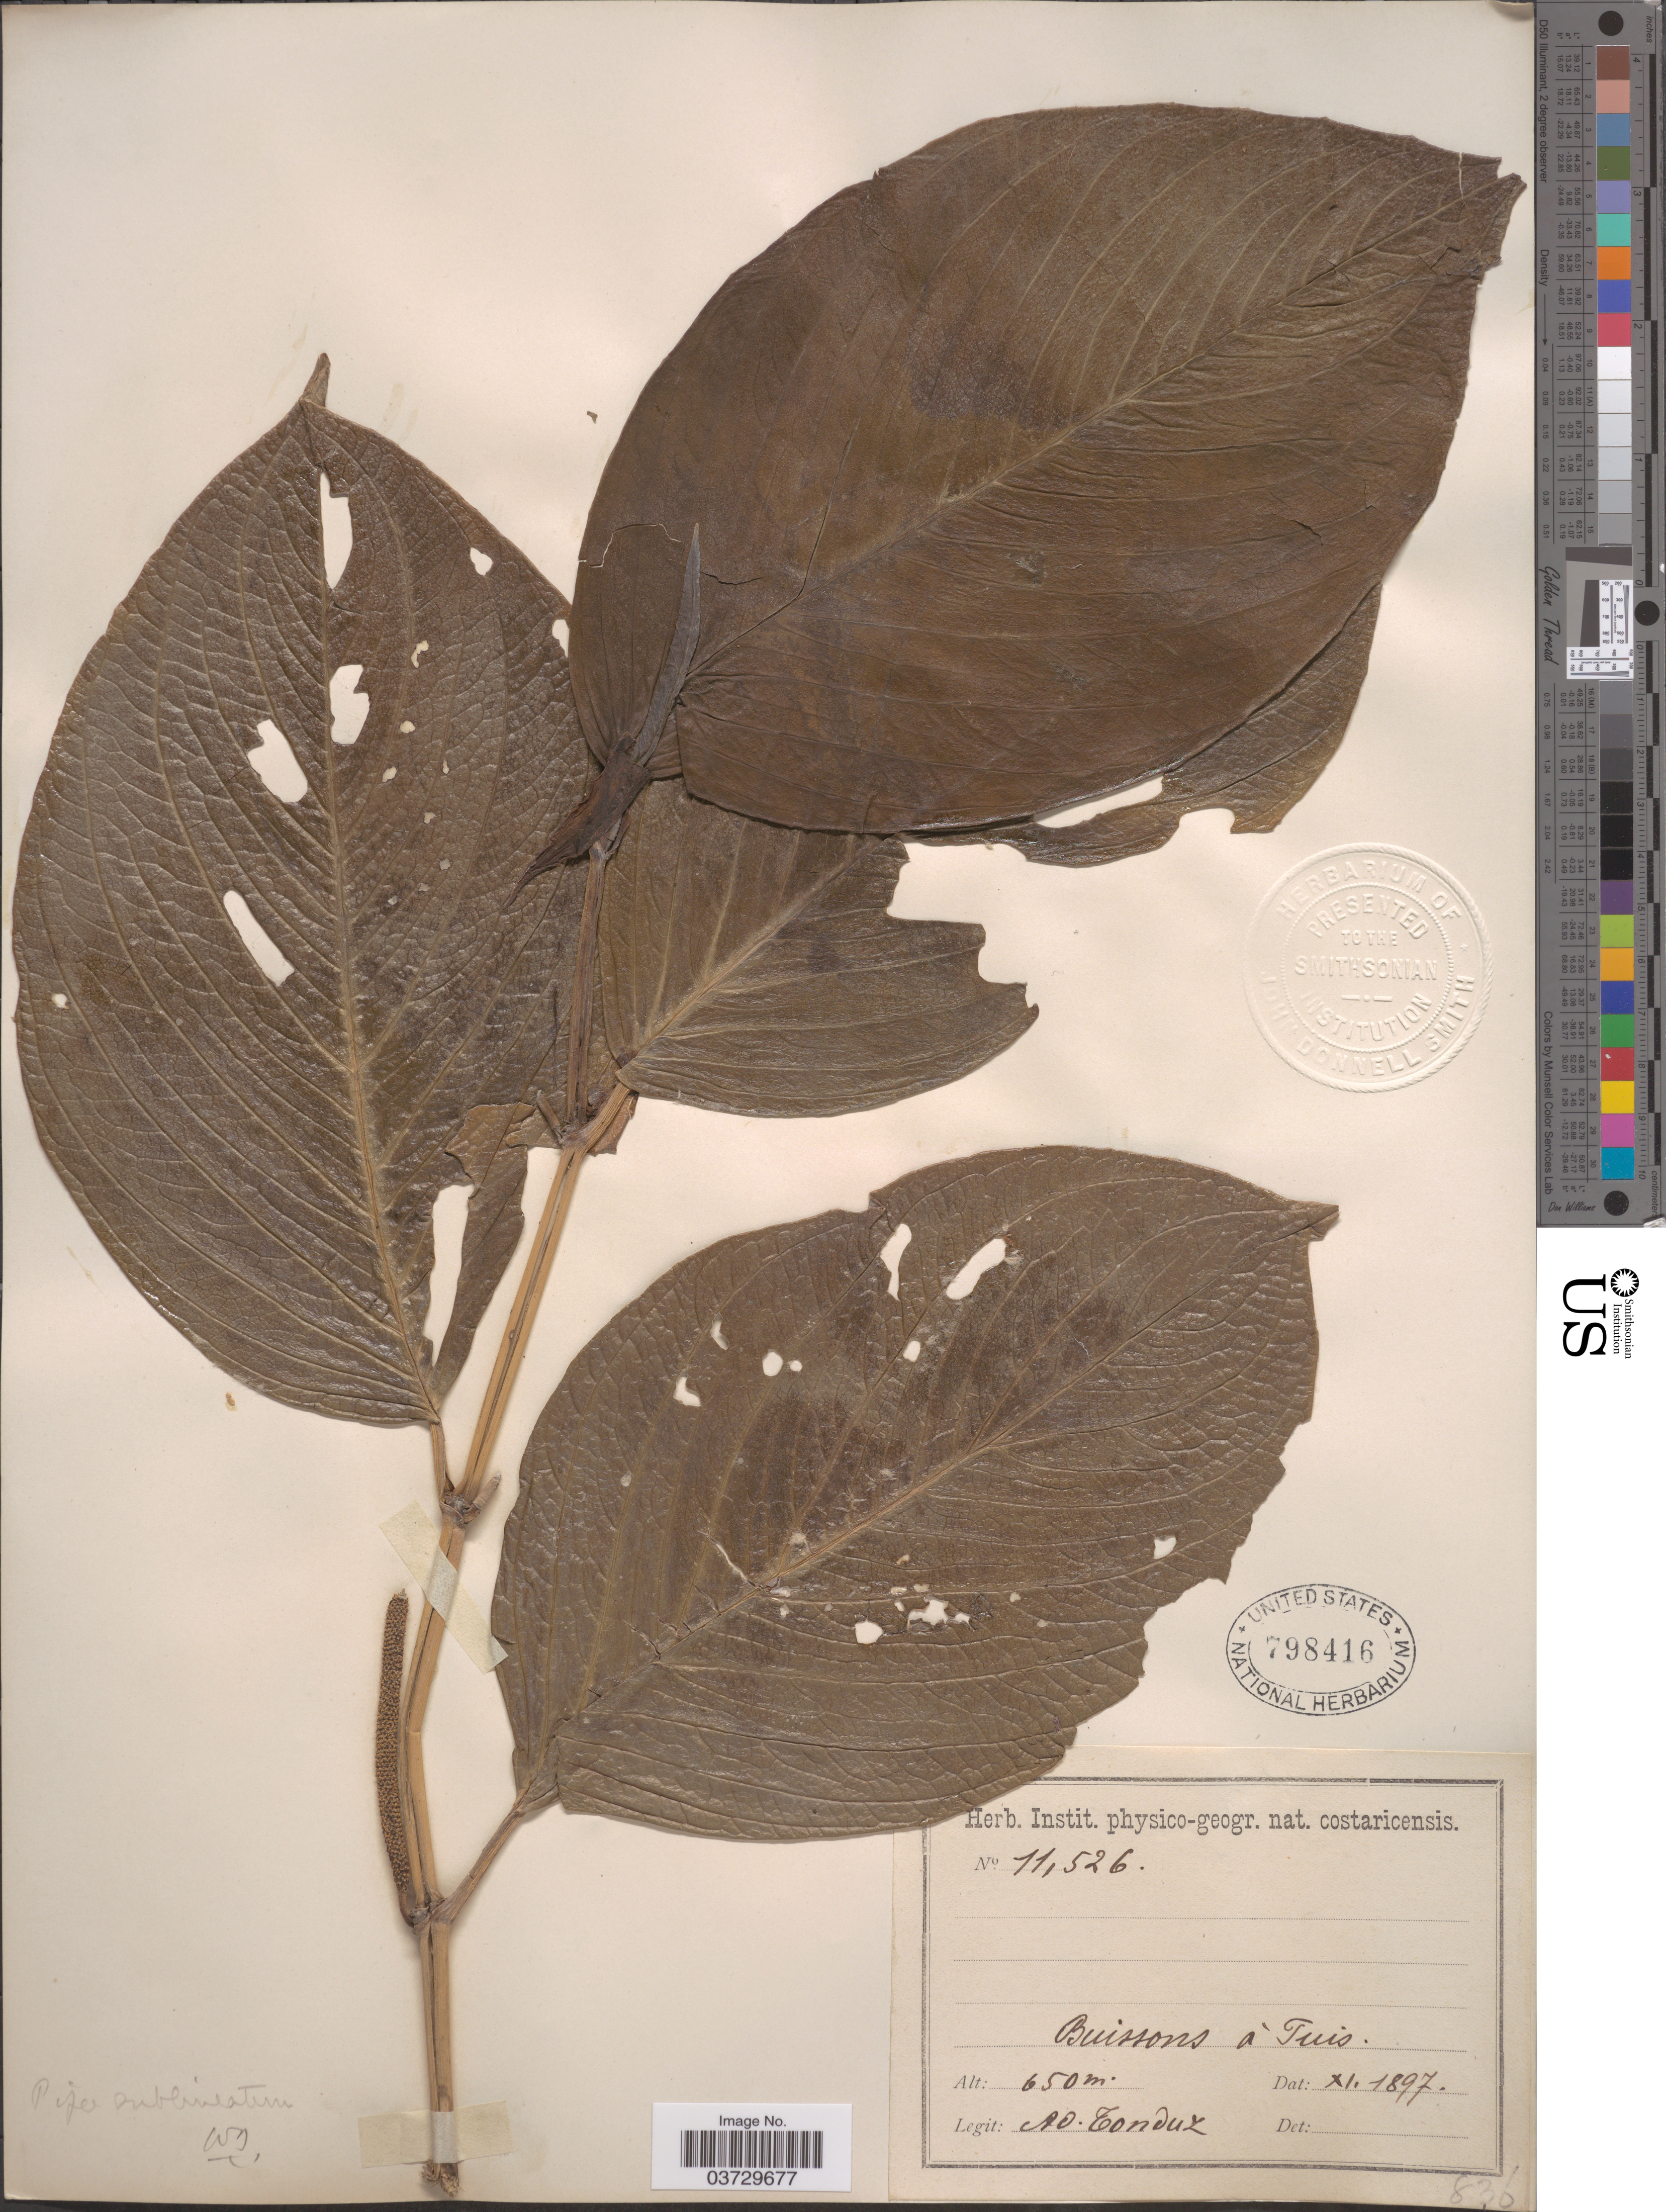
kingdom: Plantae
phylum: Tracheophyta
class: Magnoliopsida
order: Piperales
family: Piperaceae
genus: Piper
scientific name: Piper sublineatum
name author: Kuntze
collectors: A. Tonduz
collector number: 11526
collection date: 1897-11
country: Costa Rica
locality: Buissons à Tuis.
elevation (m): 650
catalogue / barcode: US 798416